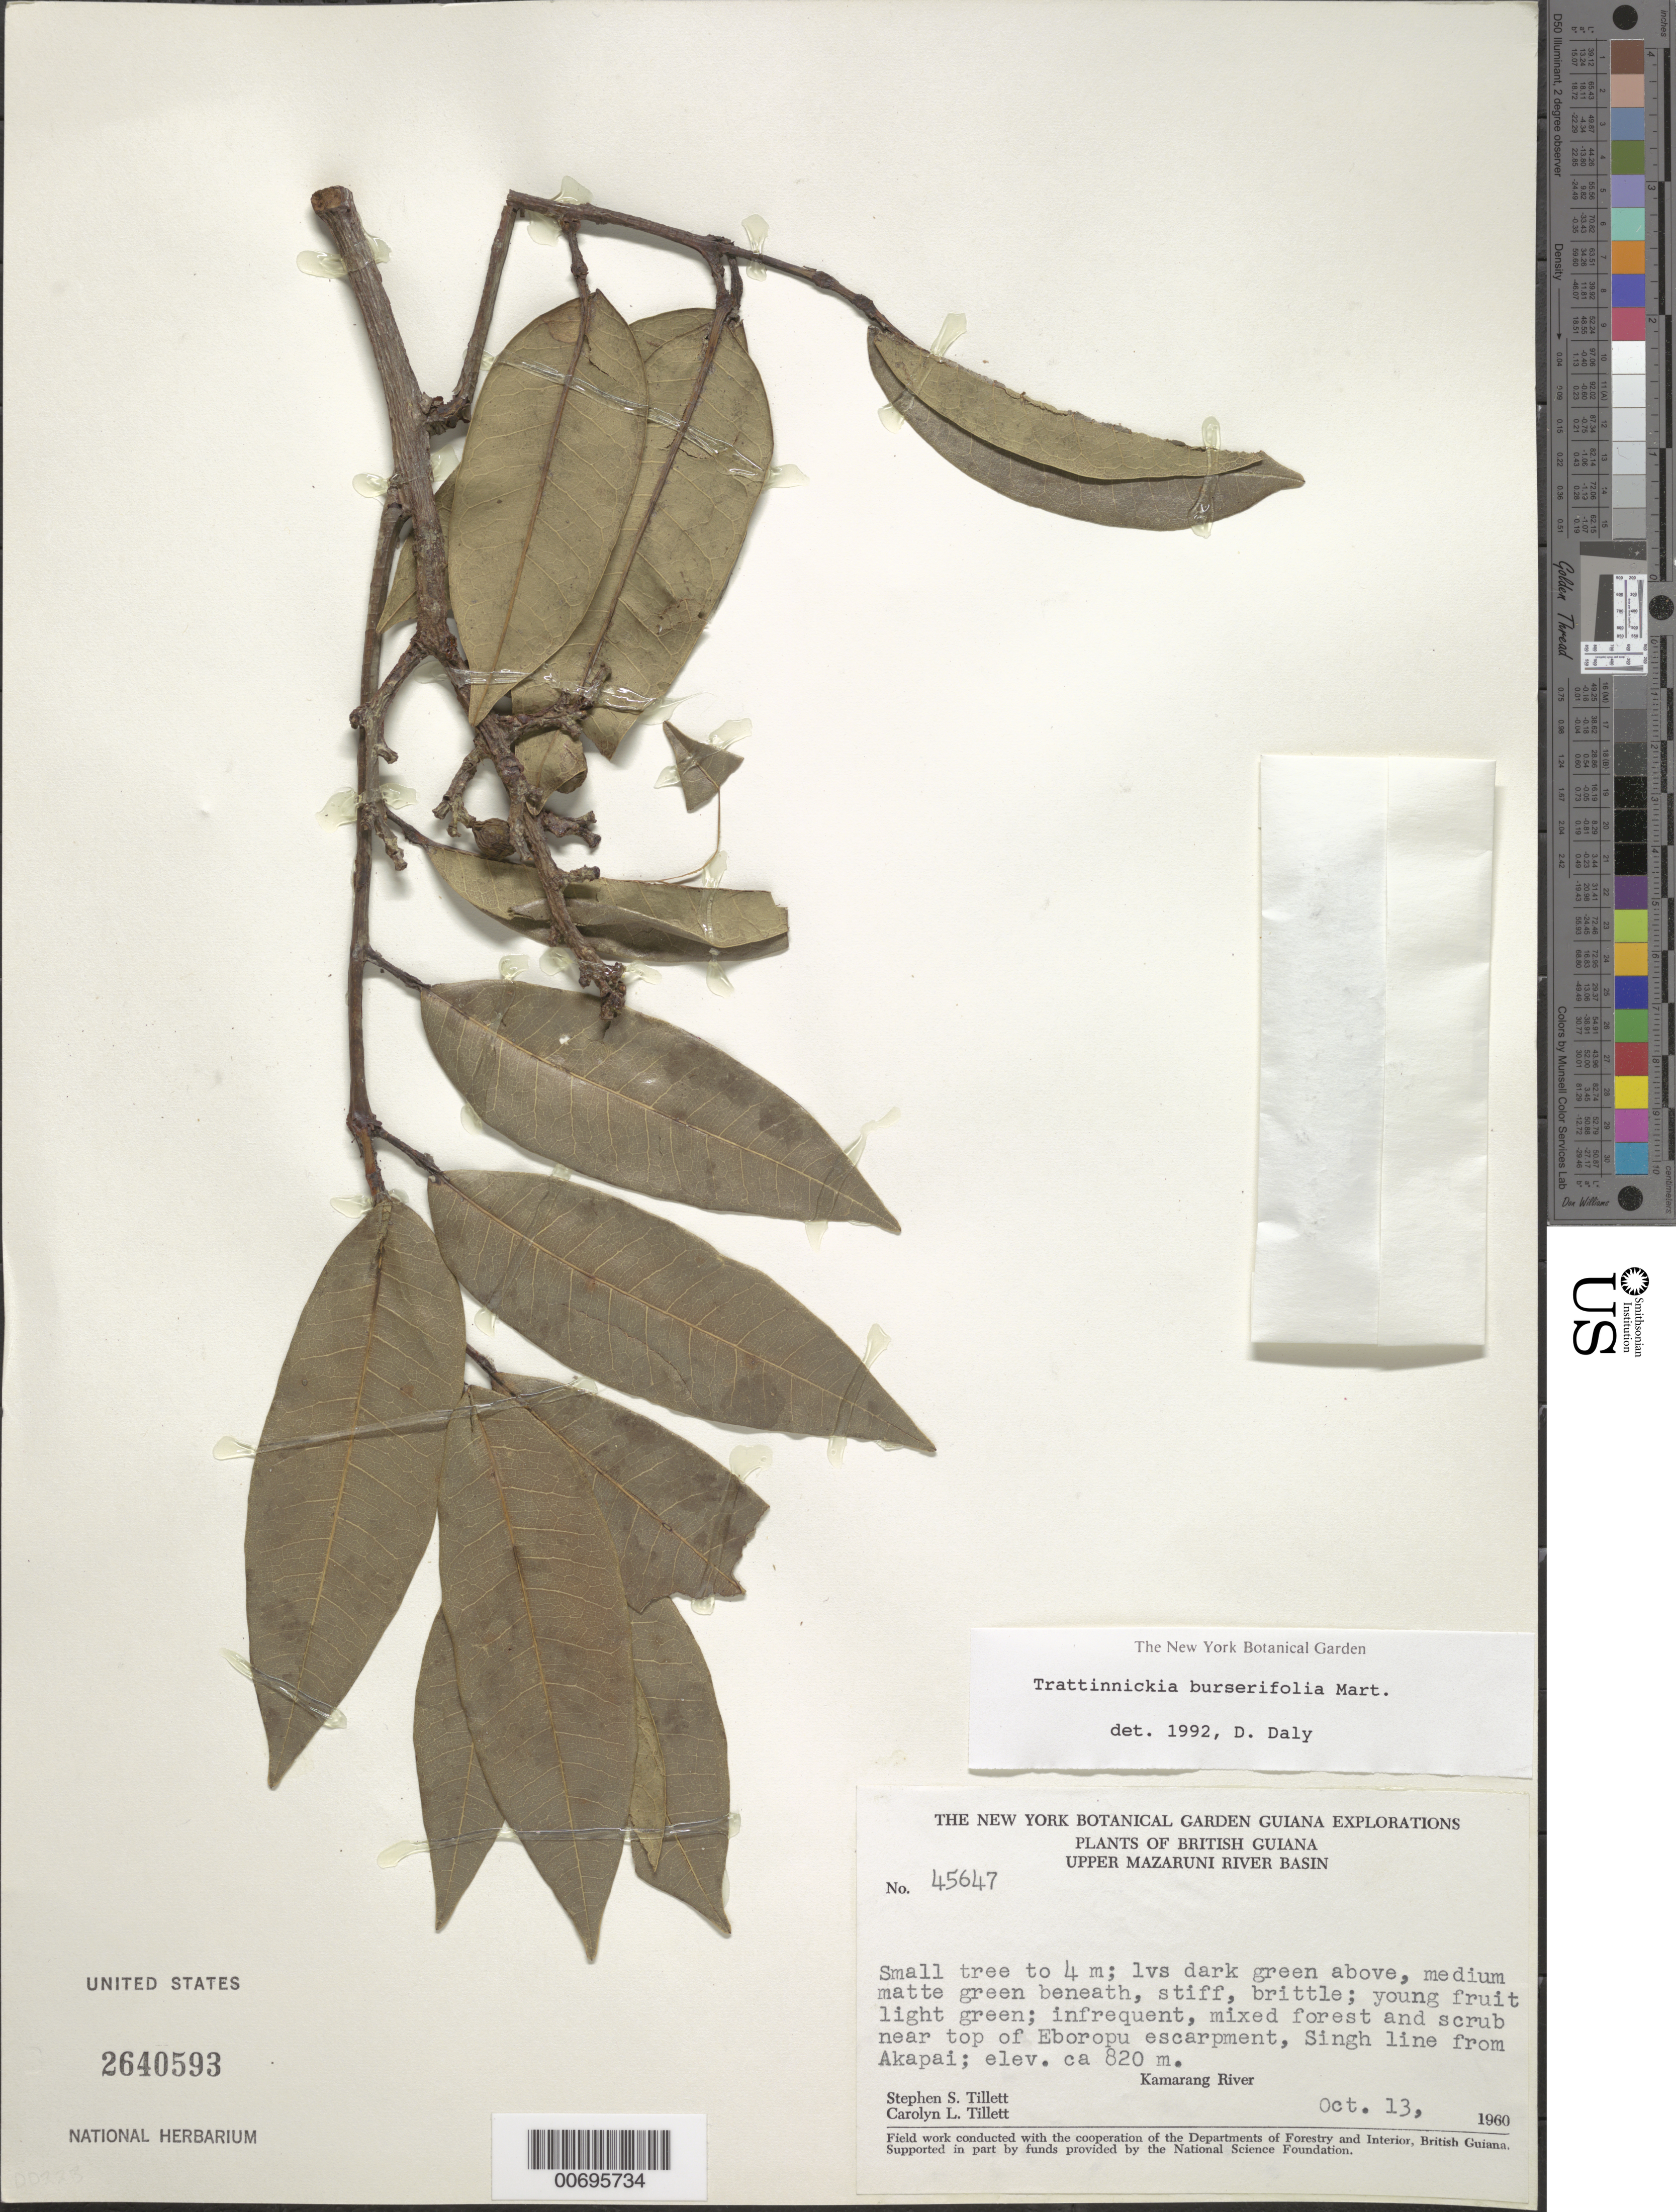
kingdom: Plantae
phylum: Tracheophyta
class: Magnoliopsida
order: Sapindales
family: Burseraceae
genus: Trattinnickia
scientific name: Trattinnickia burserifolia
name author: Mart.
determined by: Daly, D. C.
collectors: S. S. Tillett, C. L. Tillett & R. Boyan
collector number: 45647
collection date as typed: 13-Oct-60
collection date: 1960-10-13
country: Guyana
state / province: Cuyuni-Mazaruni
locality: Akapai to Eboropu escarpment, Kamarang R., Upper Mazaruni River Basin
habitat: Mixed forest and scrub near top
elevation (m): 500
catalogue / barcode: US 2640593